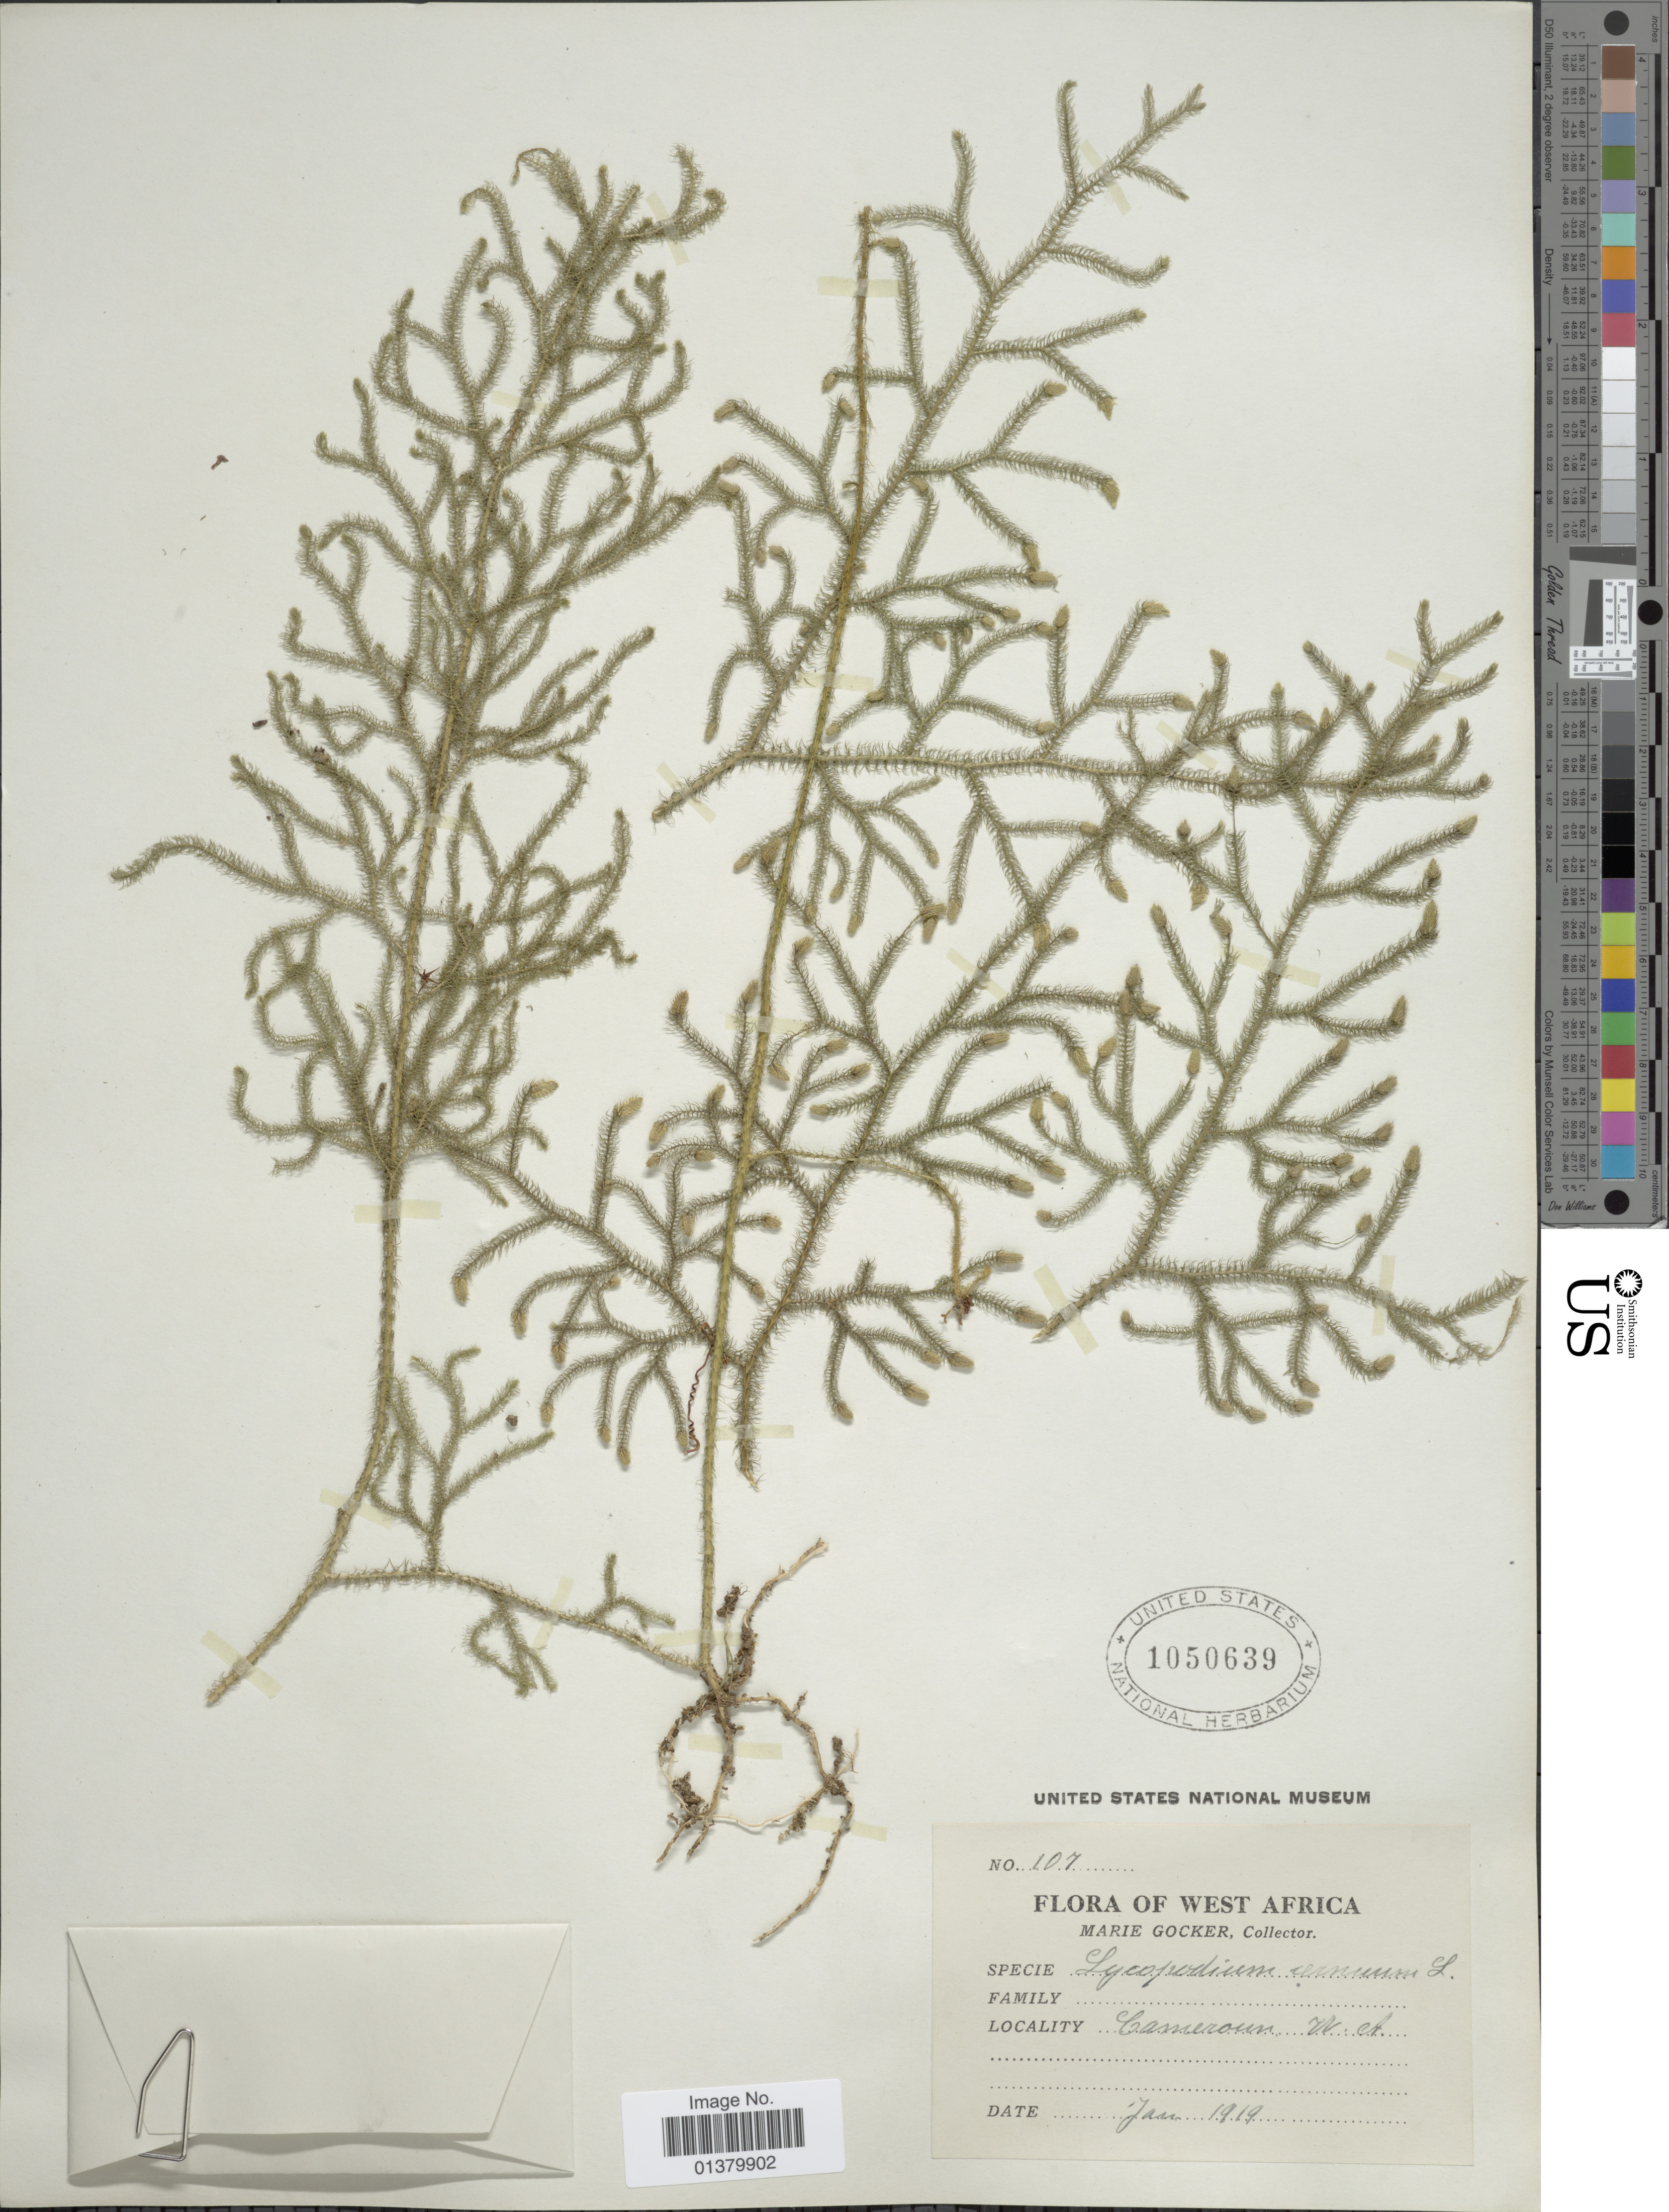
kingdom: Plantae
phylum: Tracheophyta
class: Lycopodiopsida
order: Lycopodiales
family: Lycopodiaceae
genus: Palhinhaea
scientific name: Palhinhaea cernua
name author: (L.) Vasc. & Franco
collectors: M. Gocker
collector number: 107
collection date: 1919-01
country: Cameroon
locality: West Africa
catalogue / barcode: US 1050639